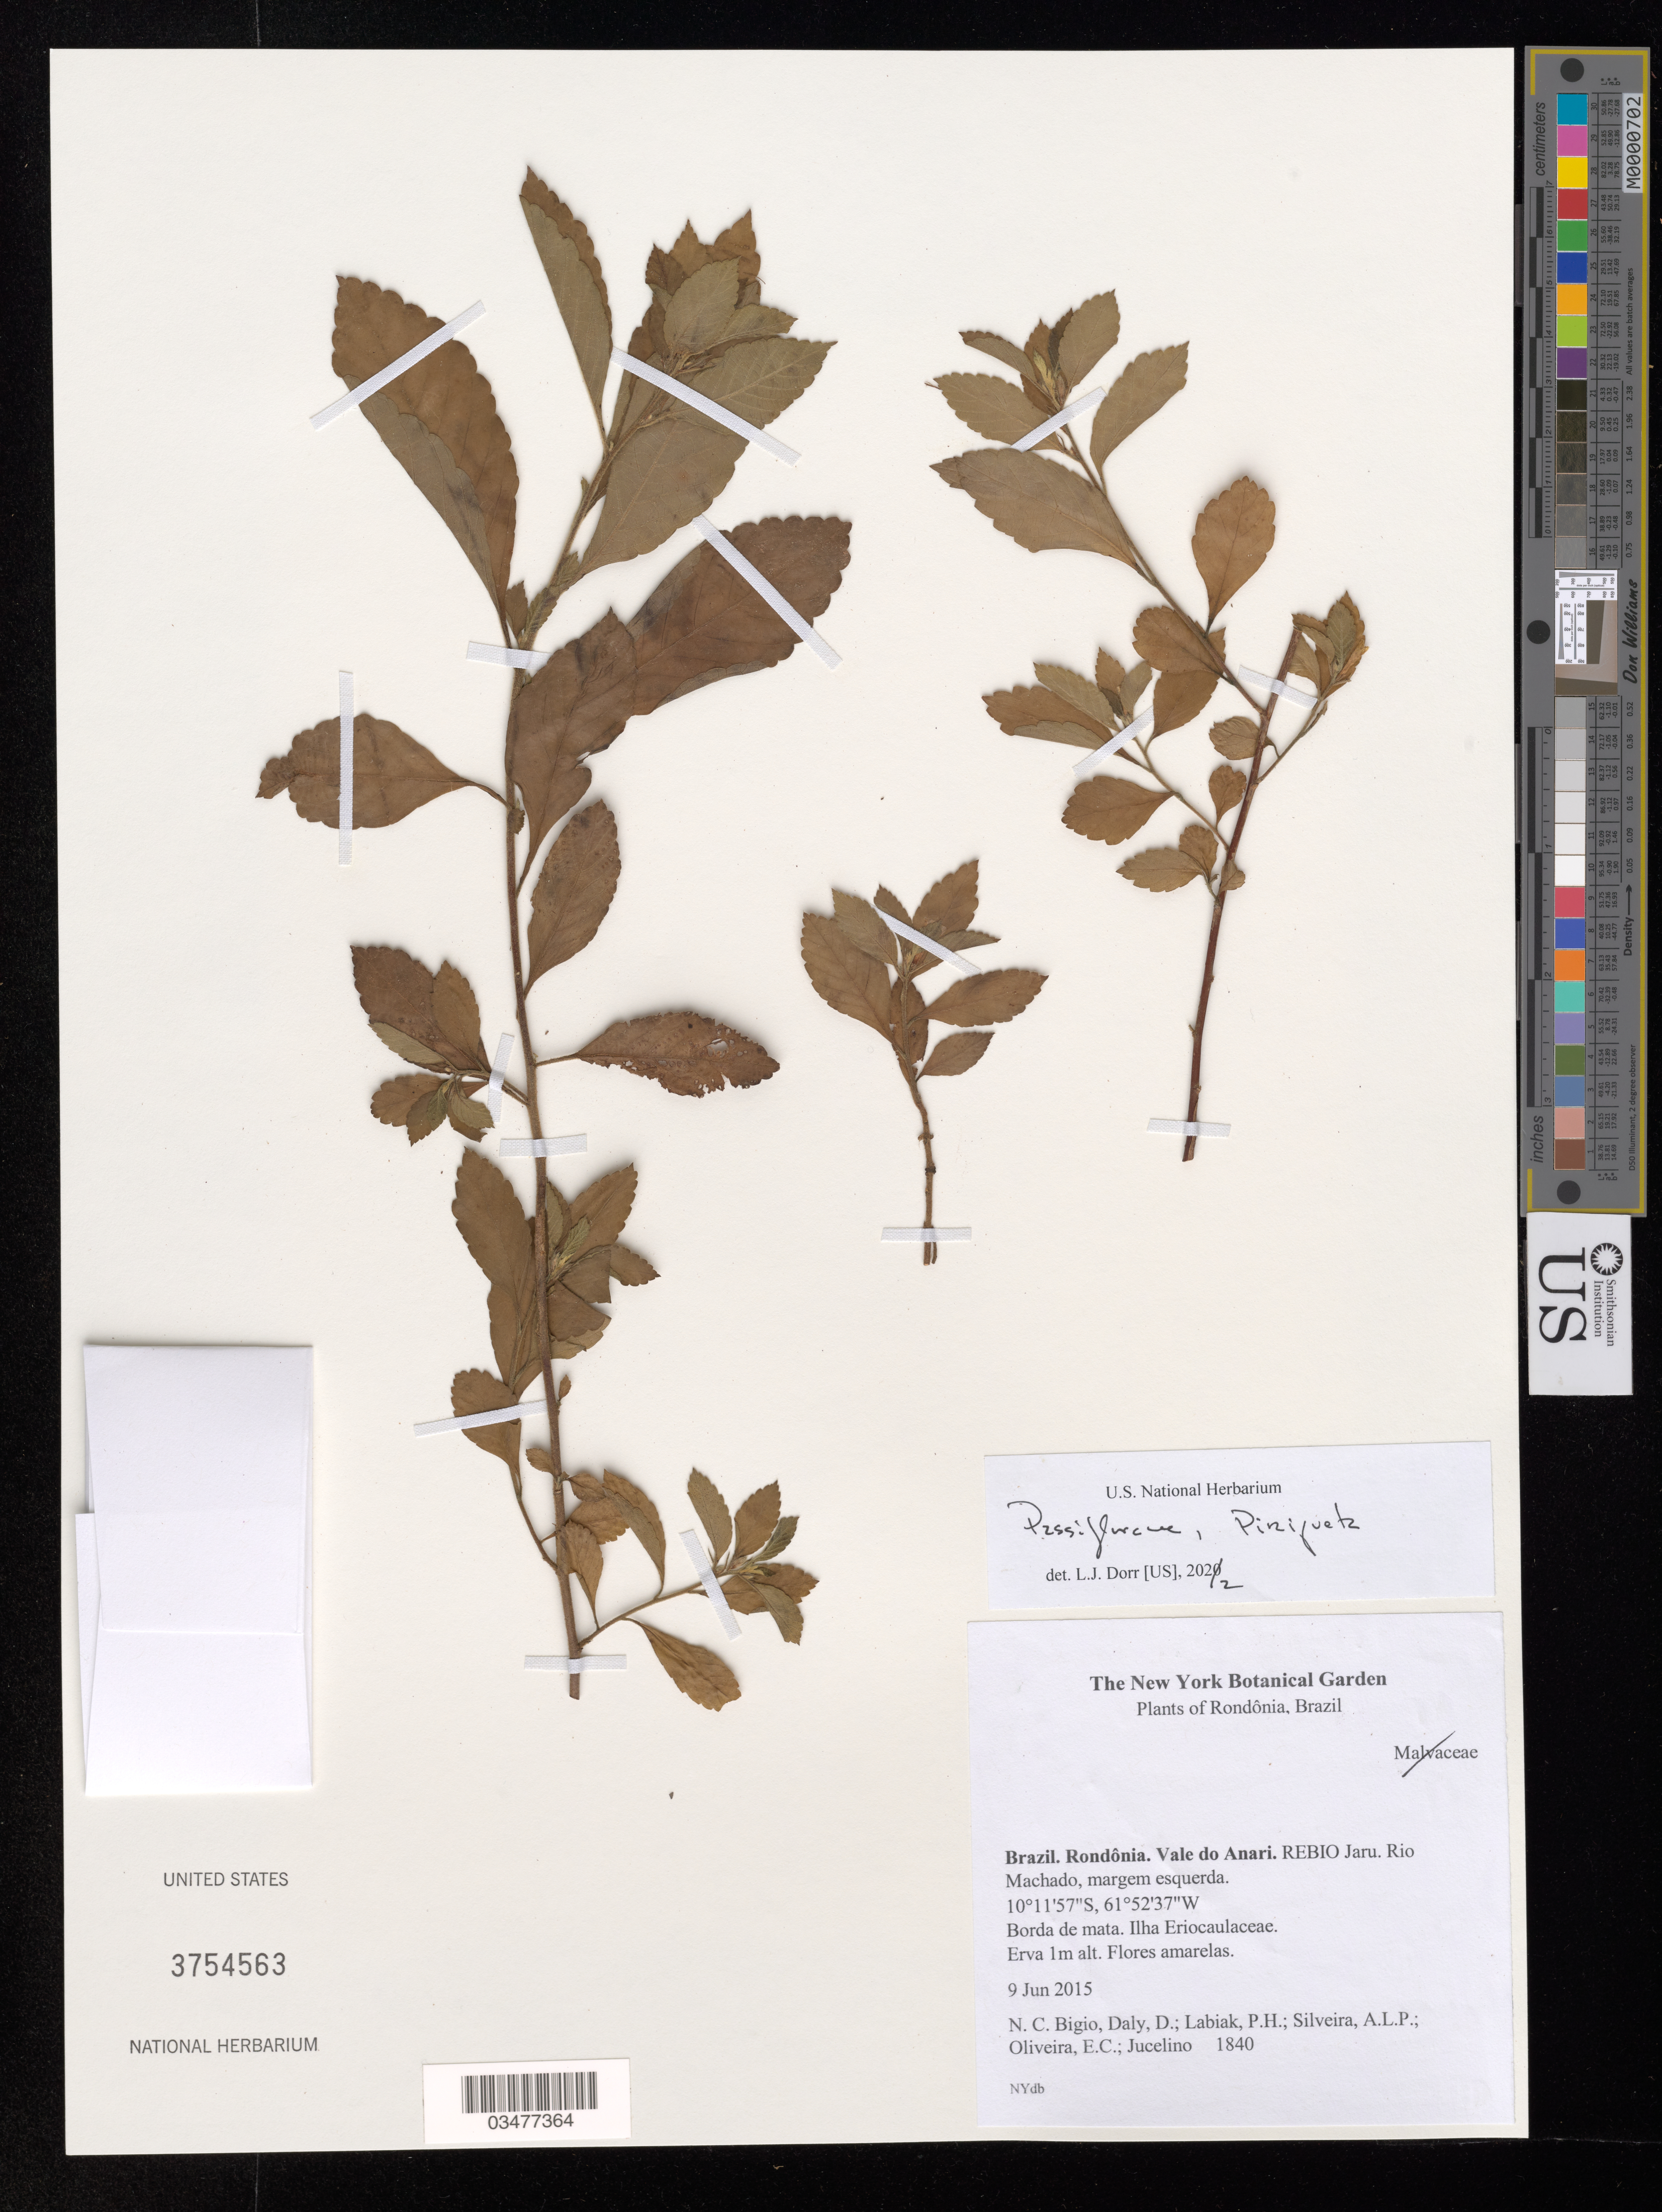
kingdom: Plantae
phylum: Tracheophyta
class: Magnoliopsida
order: Malpighiales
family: Turneraceae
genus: Piriqueta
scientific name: Piriqueta sp.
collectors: N. C. Bigio, D. Daly, P. H. Labiak & A. Silveira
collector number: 1840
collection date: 2015-06-09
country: Brazil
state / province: Rondônia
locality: Vale do Anari, REBIO Jaru. Rio Machado, margem esquerda.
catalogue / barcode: US 3754563